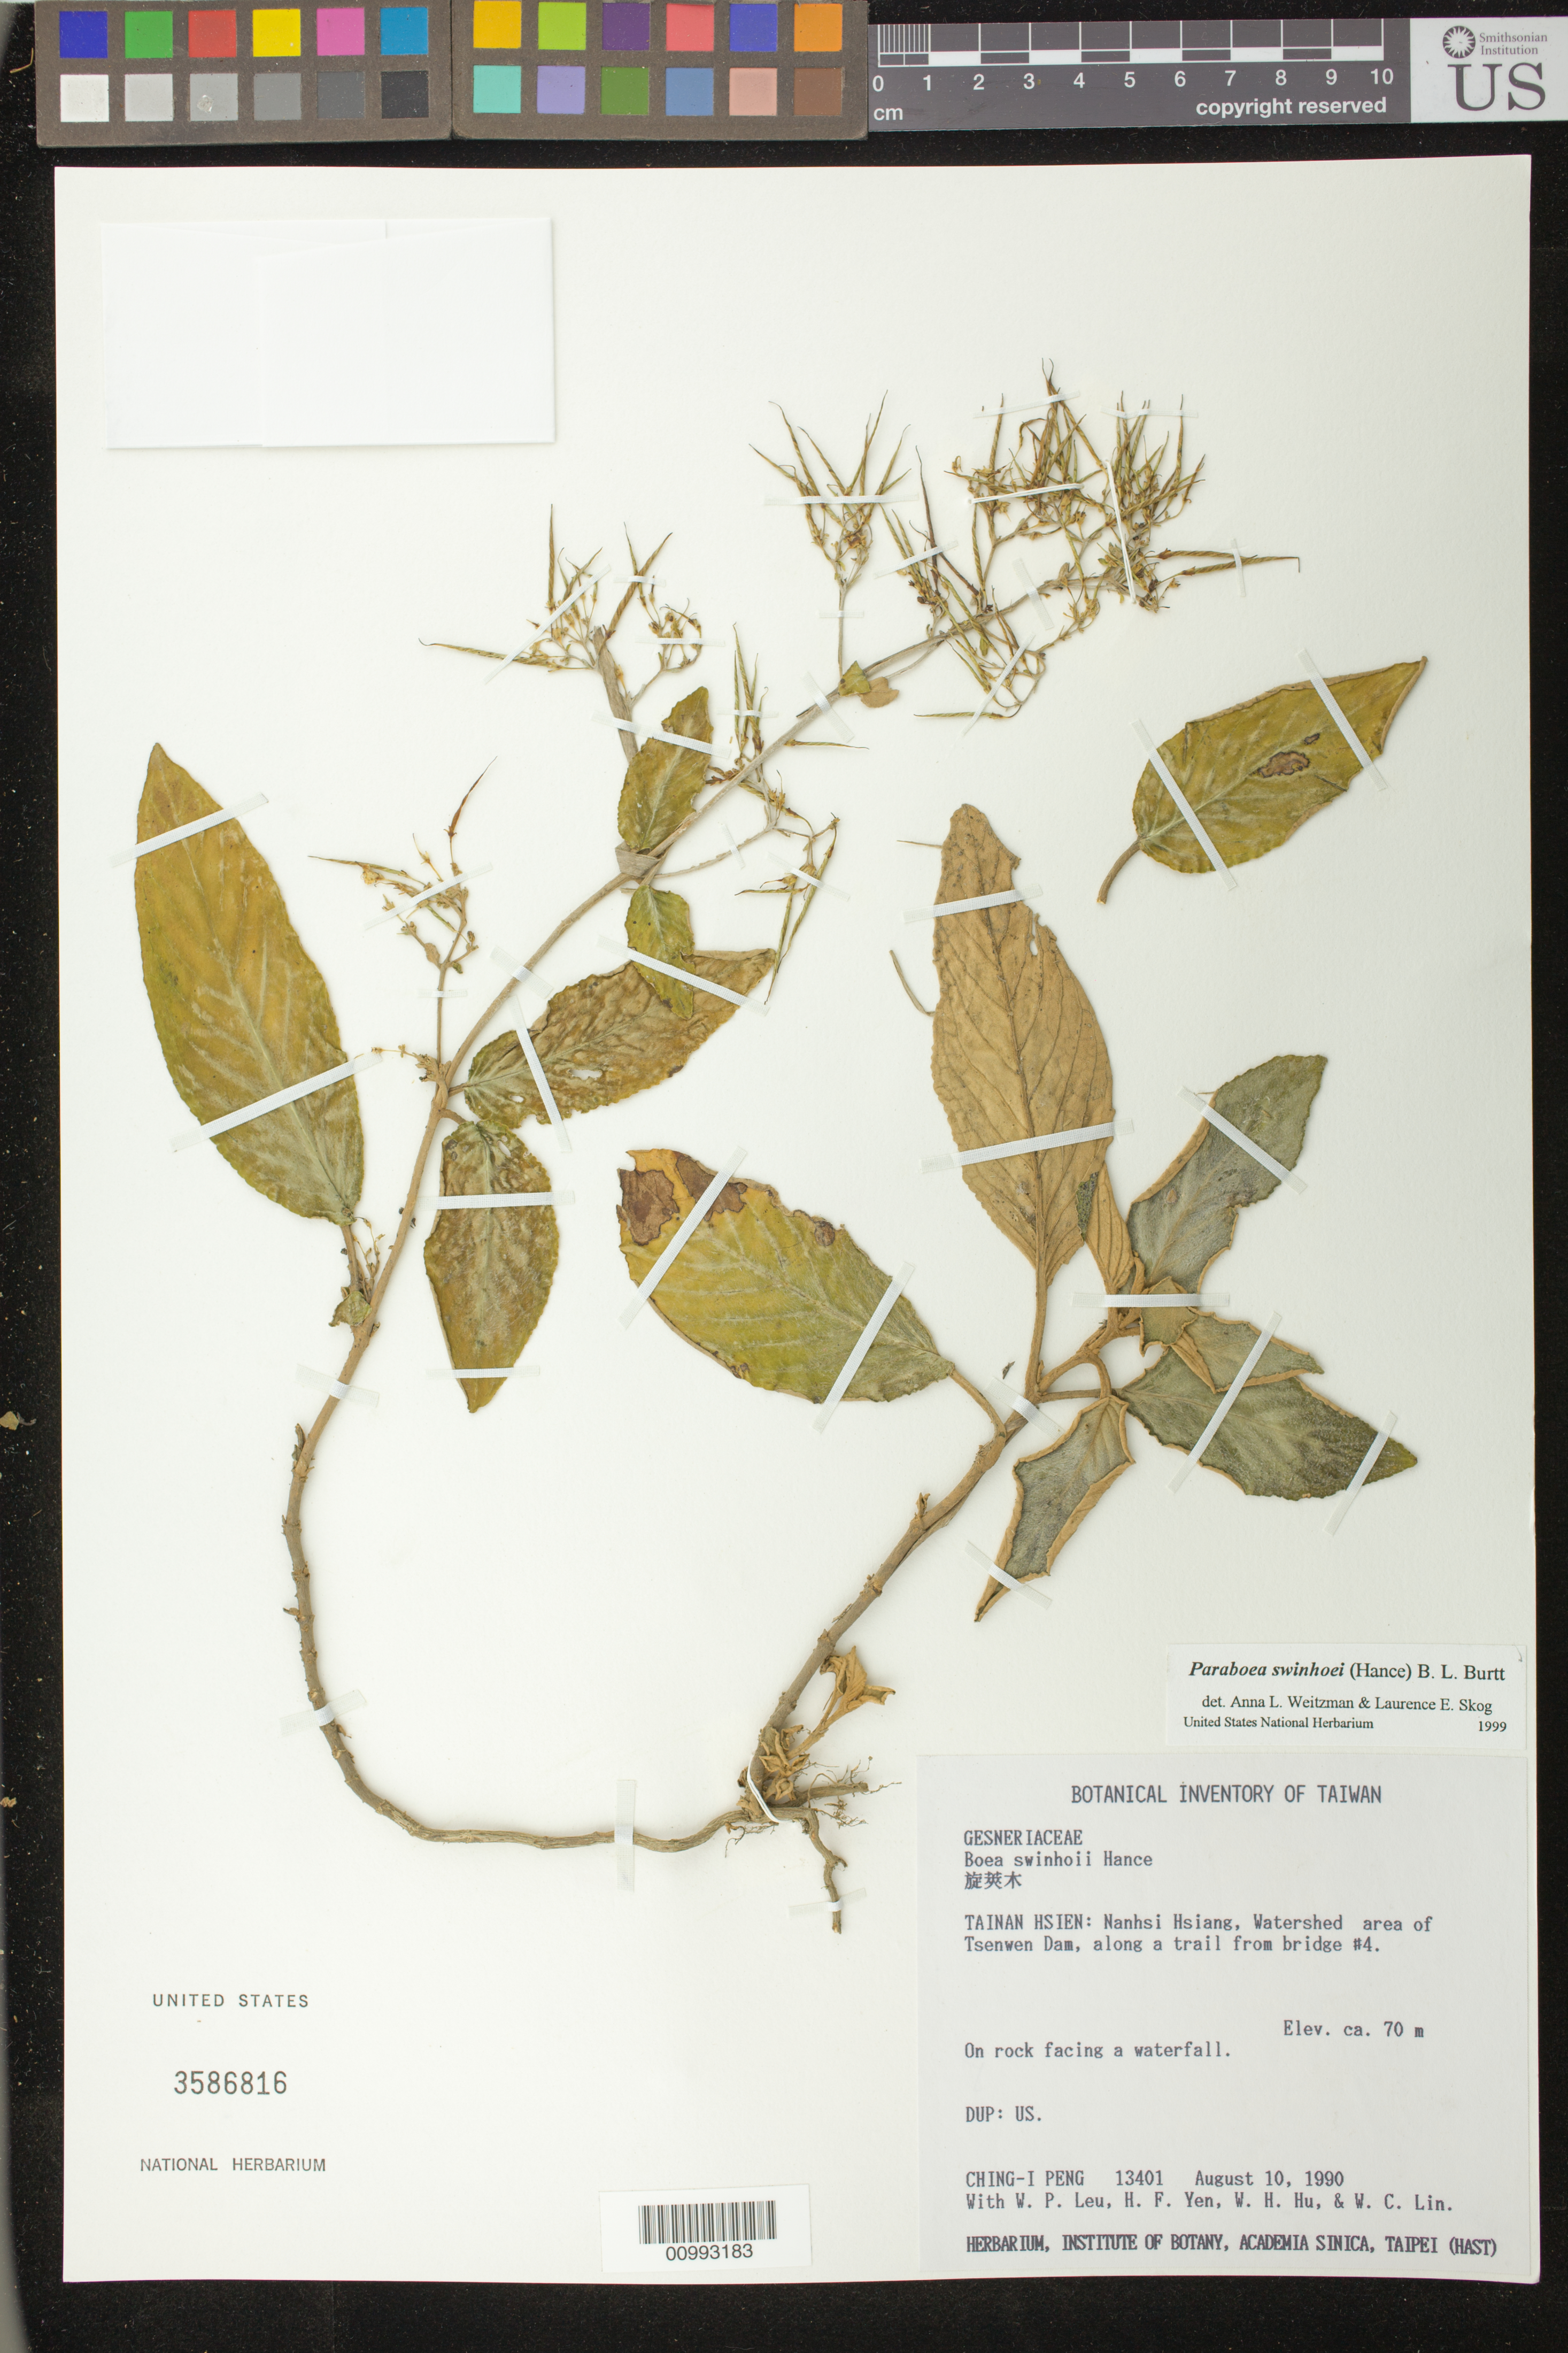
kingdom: Plantae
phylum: Tracheophyta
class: Magnoliopsida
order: Lamiales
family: Gesneriaceae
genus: Paraboea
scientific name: Paraboea swinhoei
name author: (Hance) B.L. Burtt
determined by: Weitzman, A. L.; Skog, L. E.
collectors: C.-I Peng & et al.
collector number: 13401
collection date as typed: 10 Aug 1990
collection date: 1990-08-10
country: Taiwan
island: Taiwan [Formosa]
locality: Tainan Hsien: Nanhsi Hsiang, watershed area of Tsenwen Dam, along a trail from bridge #4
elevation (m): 70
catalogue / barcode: US 3586816